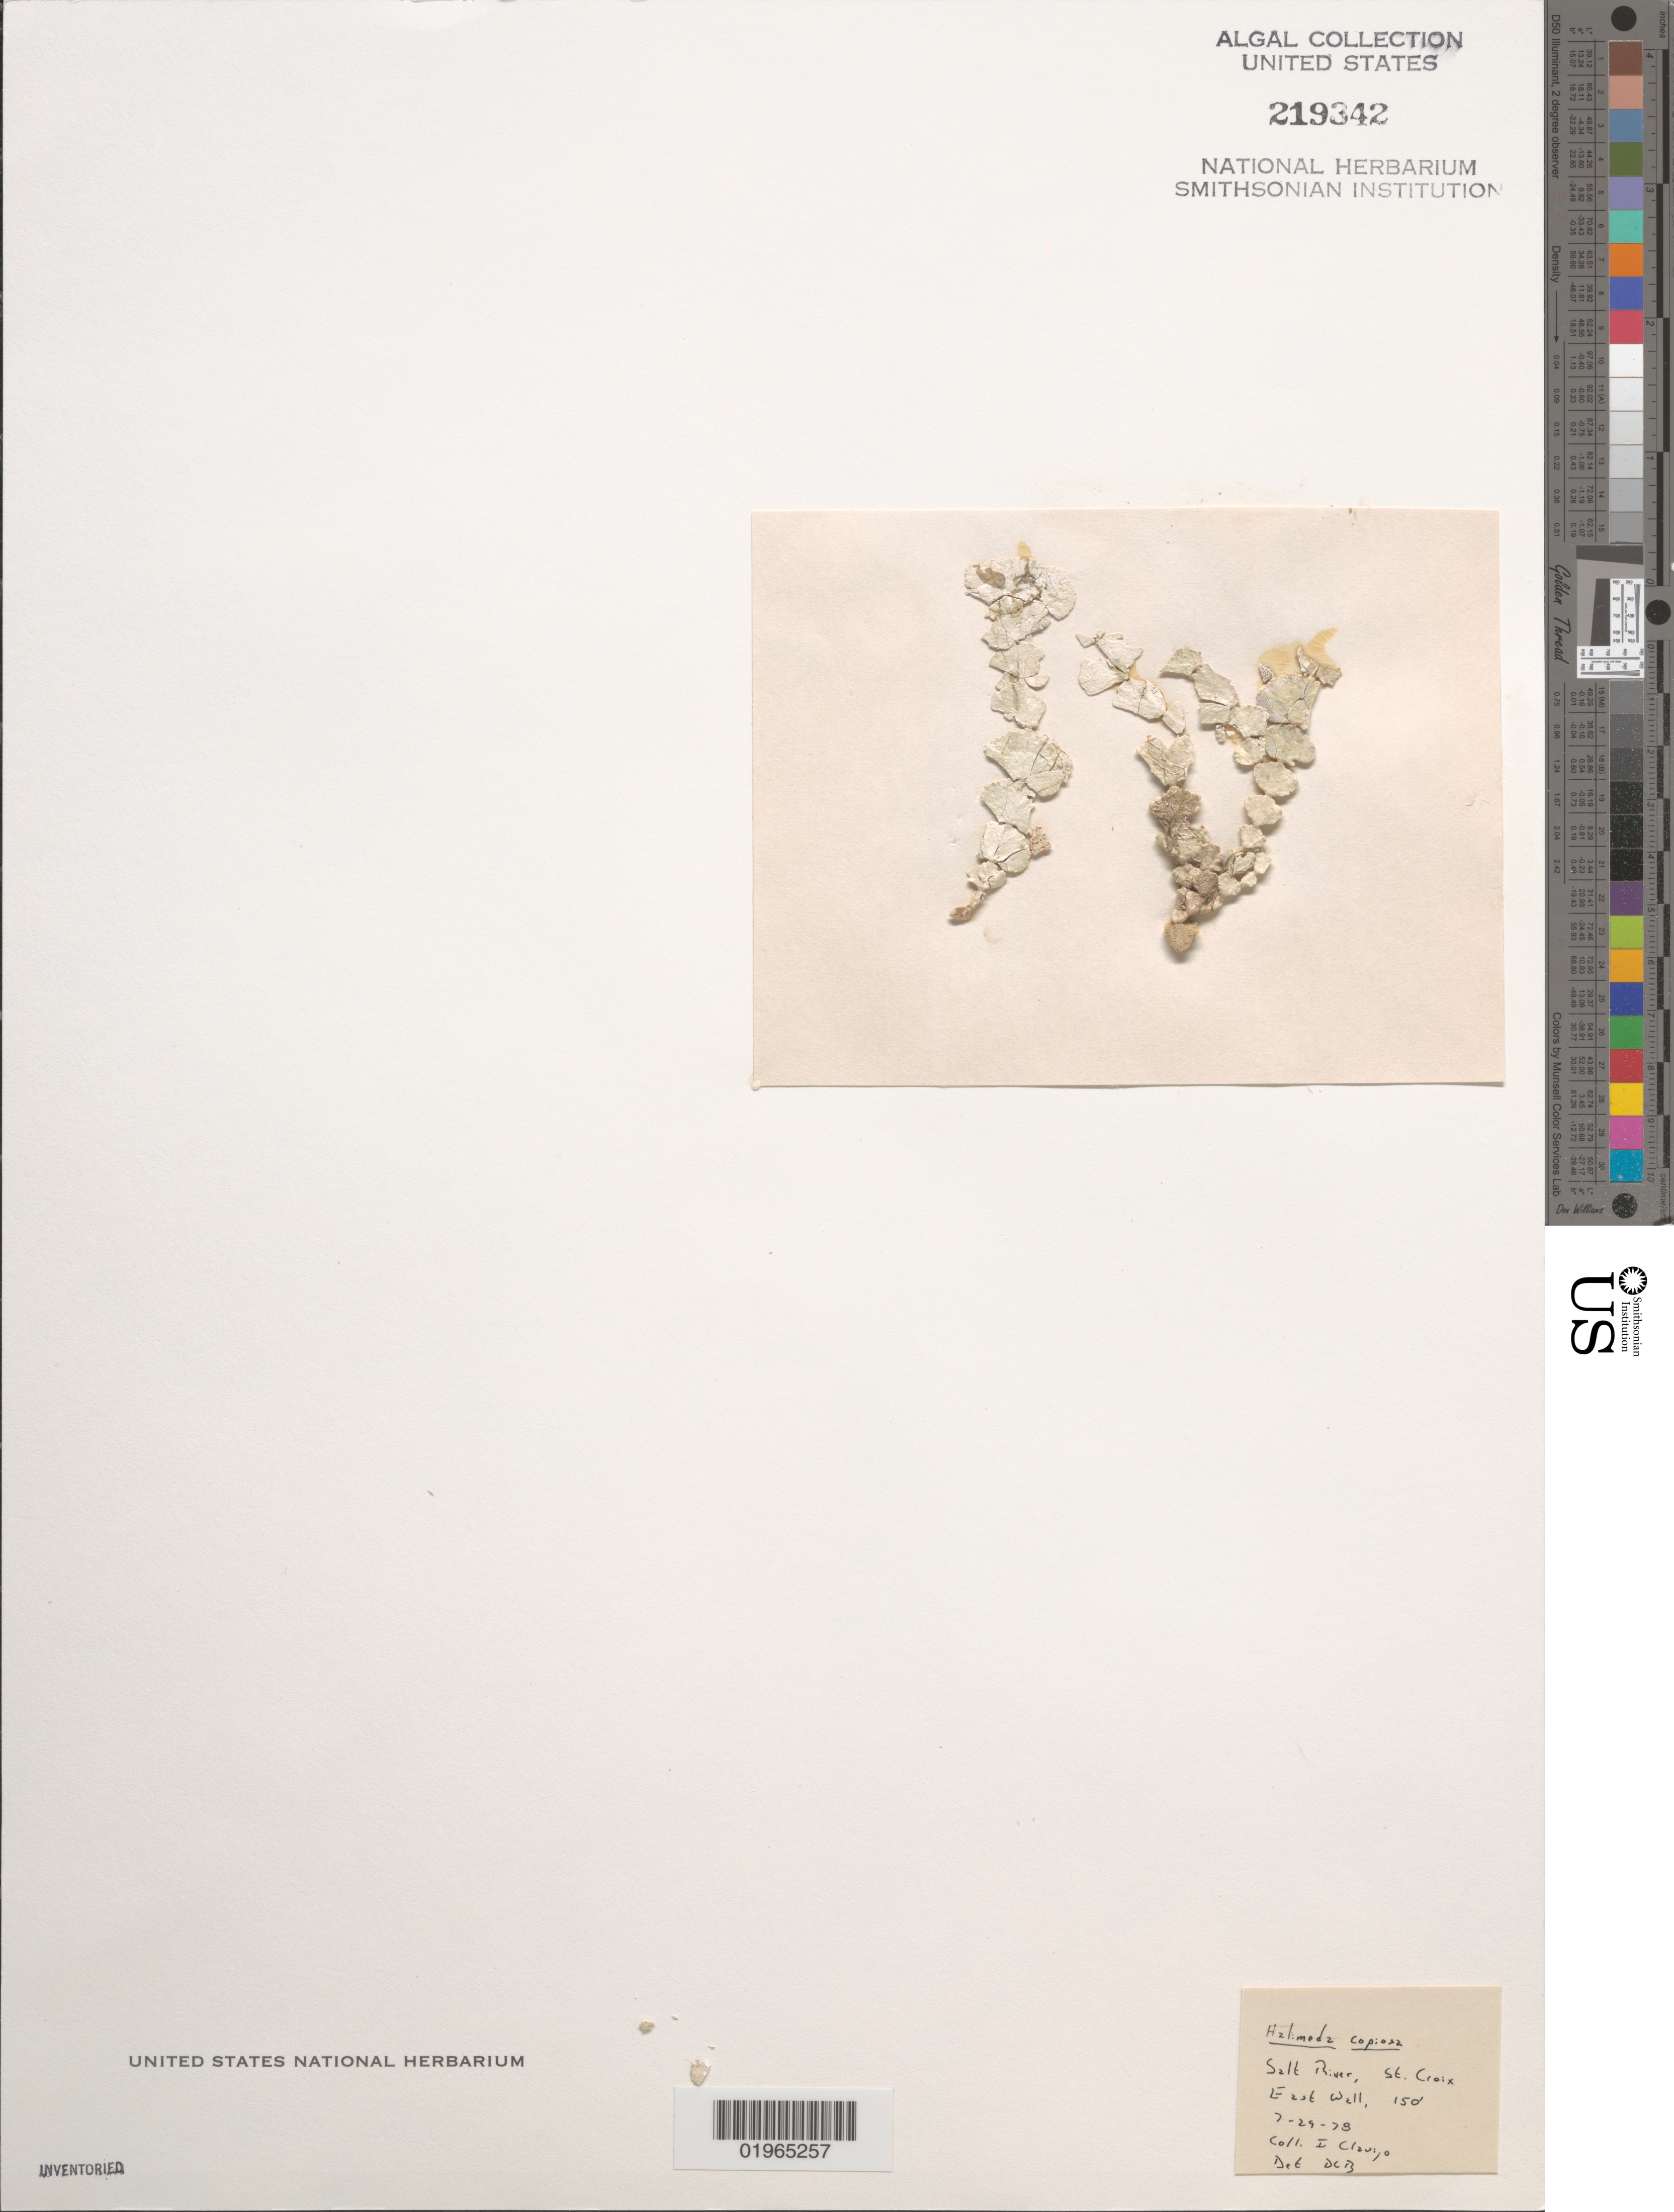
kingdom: Plantae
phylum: Chlorophyta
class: Ulvophyceae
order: Bryopsidales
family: Halimedaceae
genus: Halimeda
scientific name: Halimeda copiosa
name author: Goreau & E.A. Graham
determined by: Ballantine, D. L.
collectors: I. Clavijo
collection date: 1978-07-29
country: U.S. Virgin Islands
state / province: St. Croix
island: St. Croix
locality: Salt River, East Wall.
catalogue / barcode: US 219342